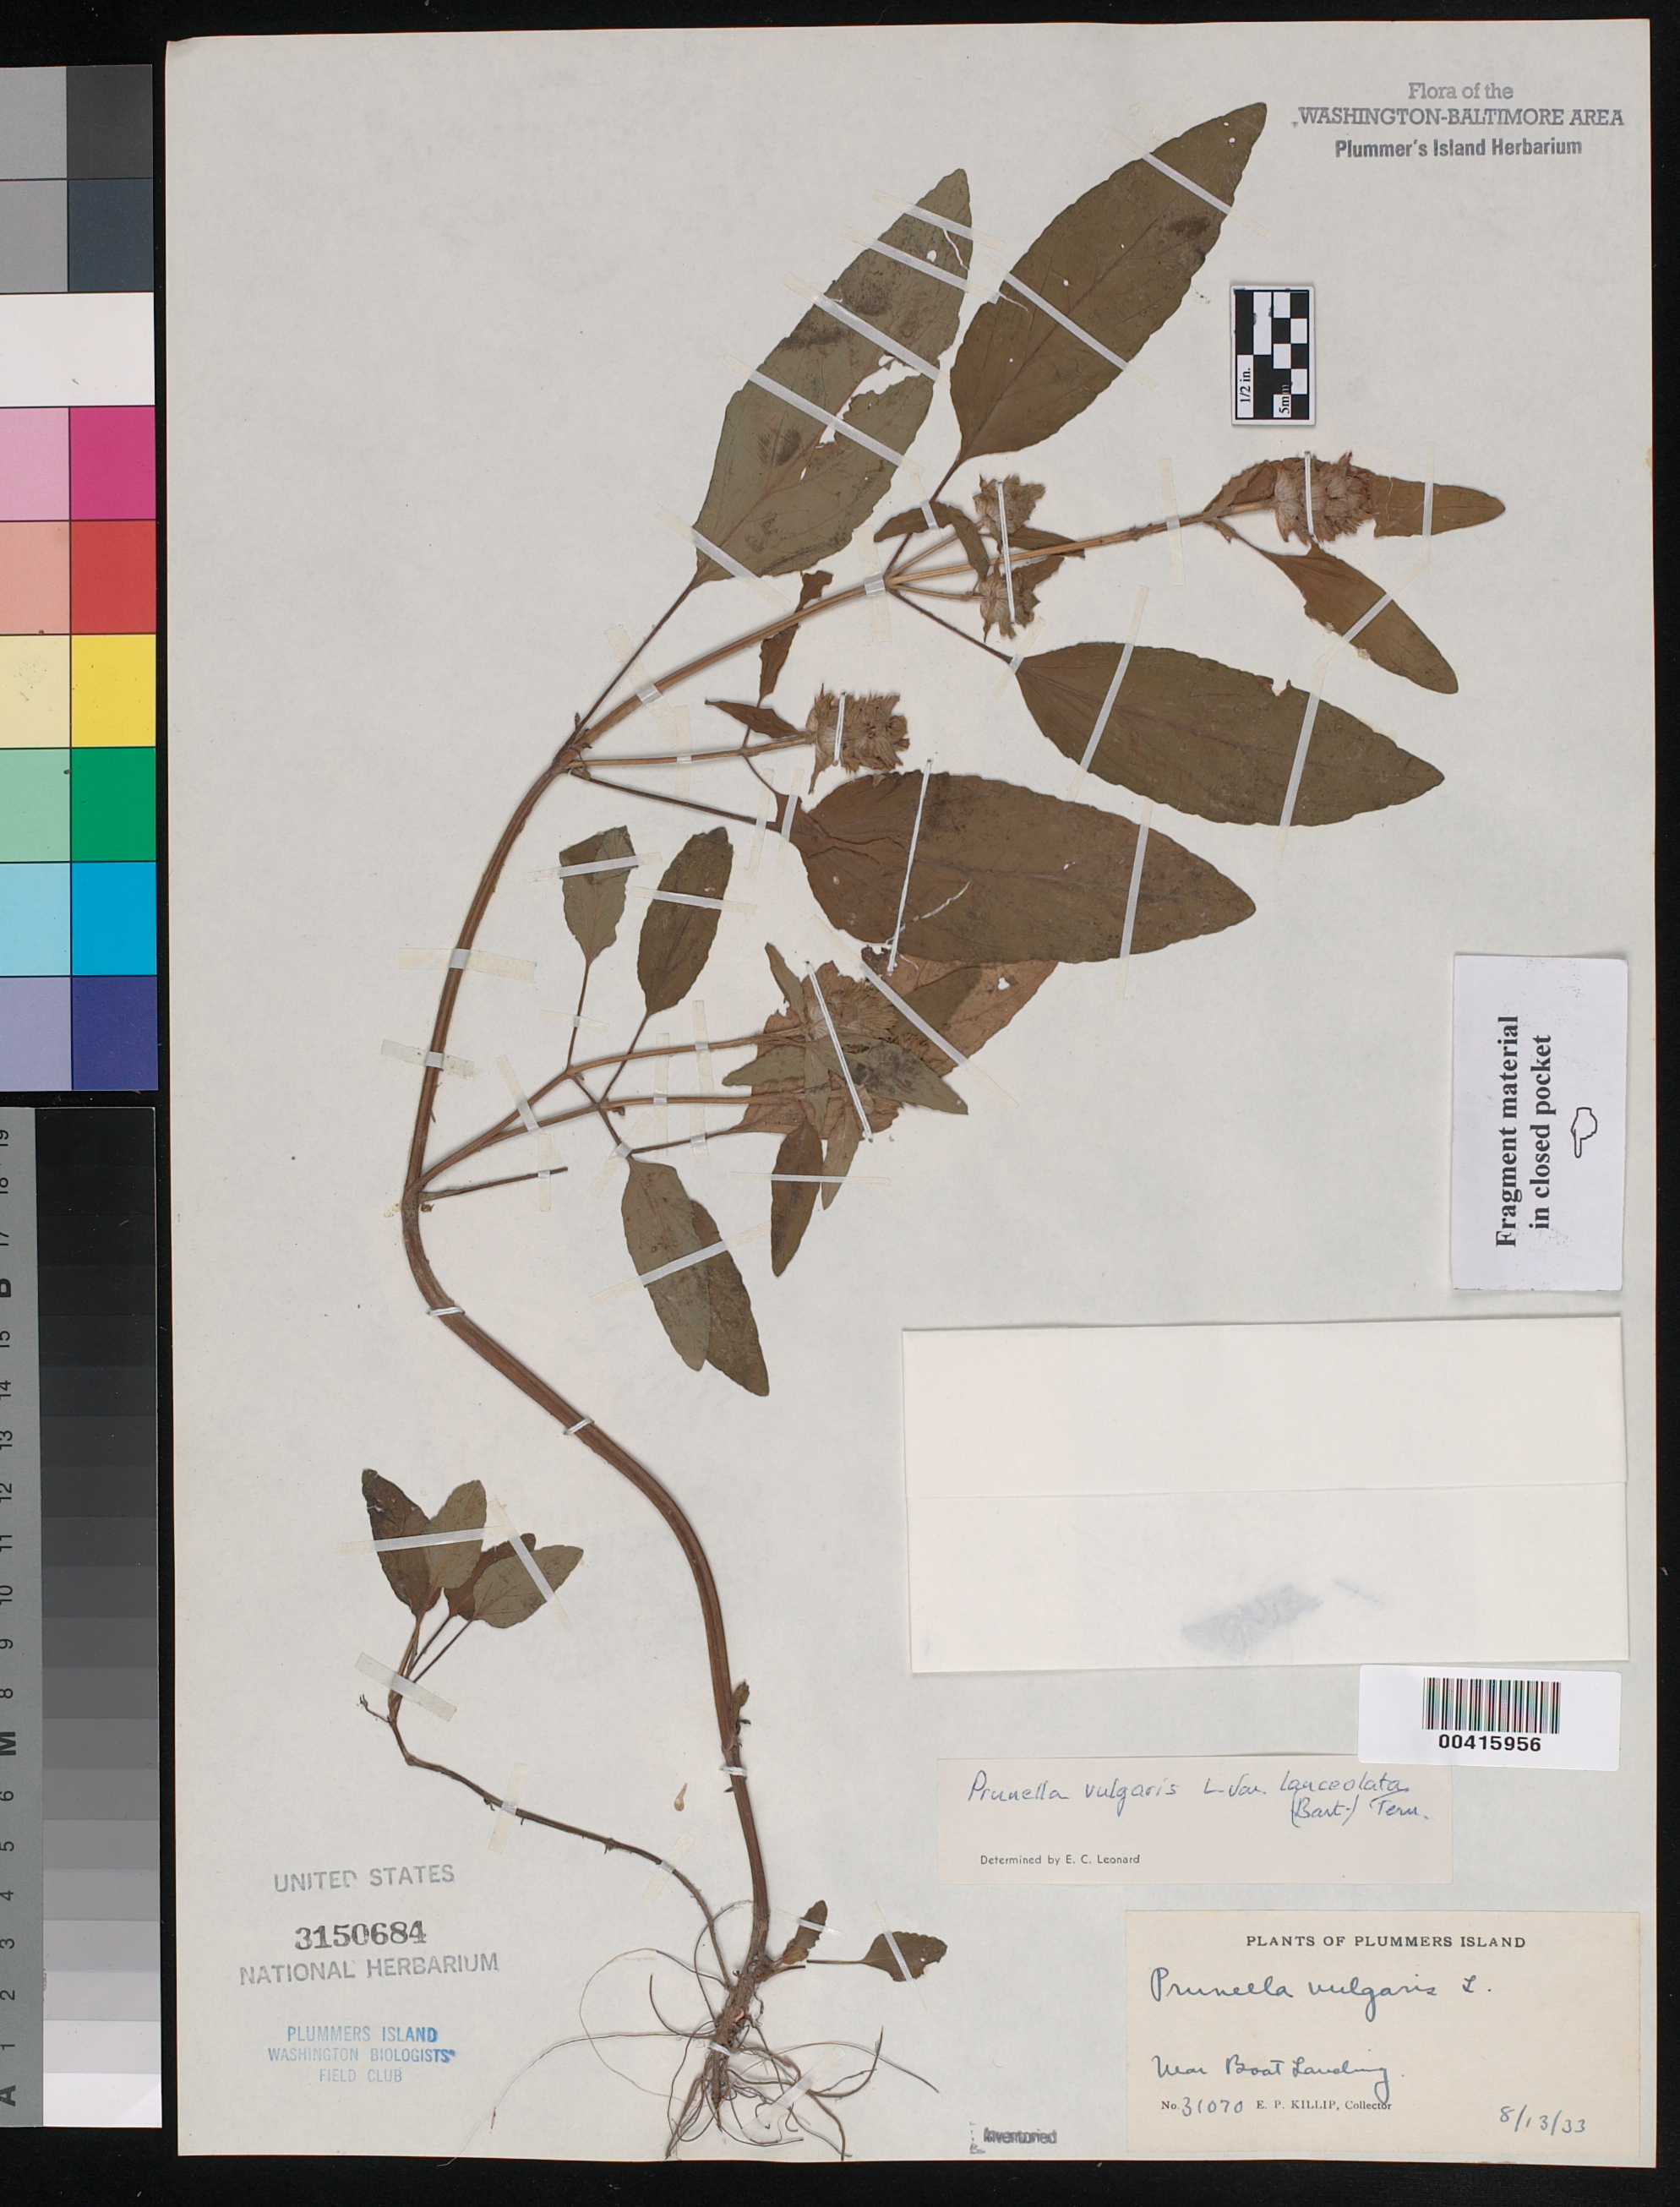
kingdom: Plantae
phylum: Tracheophyta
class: Magnoliopsida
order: Lamiales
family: Lamiaceae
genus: Prunella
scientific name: Prunella vulgaris var. lanceolata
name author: (W.P.C. Barton) Fernald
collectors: E. P. Killip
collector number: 31070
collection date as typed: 13 Aug 1933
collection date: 1933-08-13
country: United States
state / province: Maryland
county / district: Montgomery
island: Plummers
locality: Plummer's Island; near Boat Landing C. & O. Canal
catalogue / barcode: US 3150684